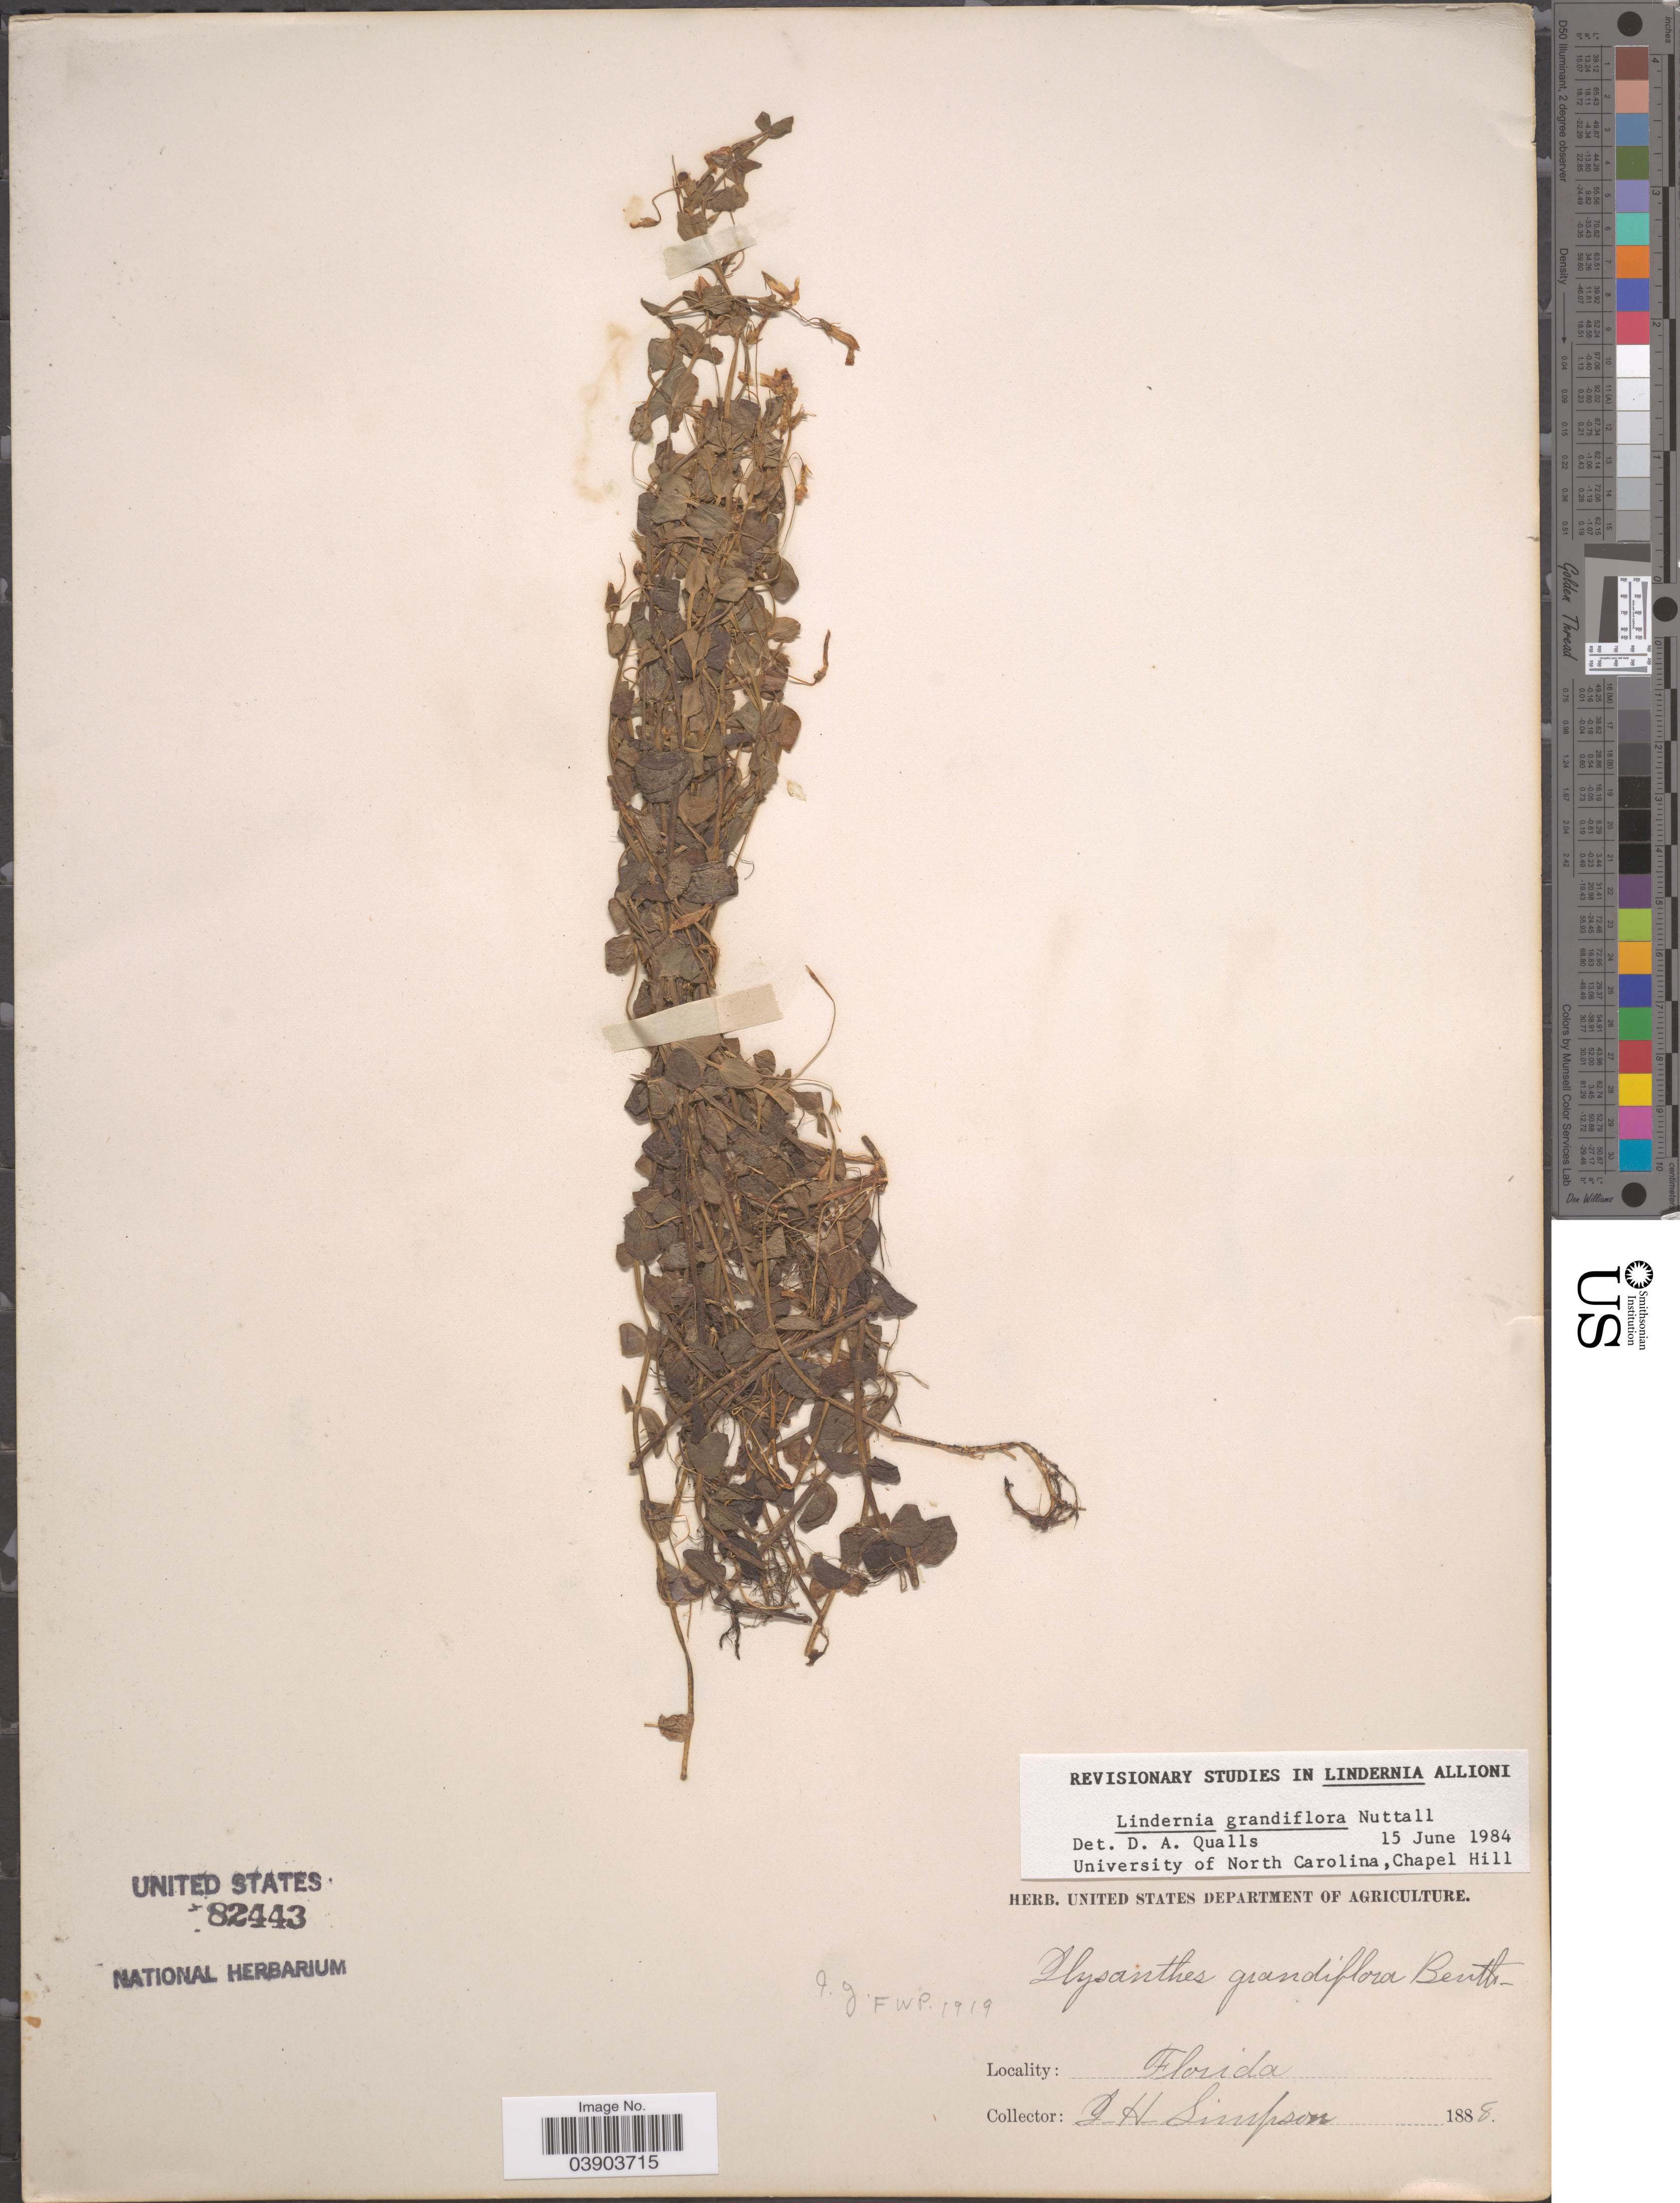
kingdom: Plantae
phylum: Tracheophyta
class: Magnoliopsida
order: Lamiales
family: Linderniaceae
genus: Lindernia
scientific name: Lindernia grandiflora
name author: Nutt.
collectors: J. H. Simpson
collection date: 1888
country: United States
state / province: Florida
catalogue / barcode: US 82443